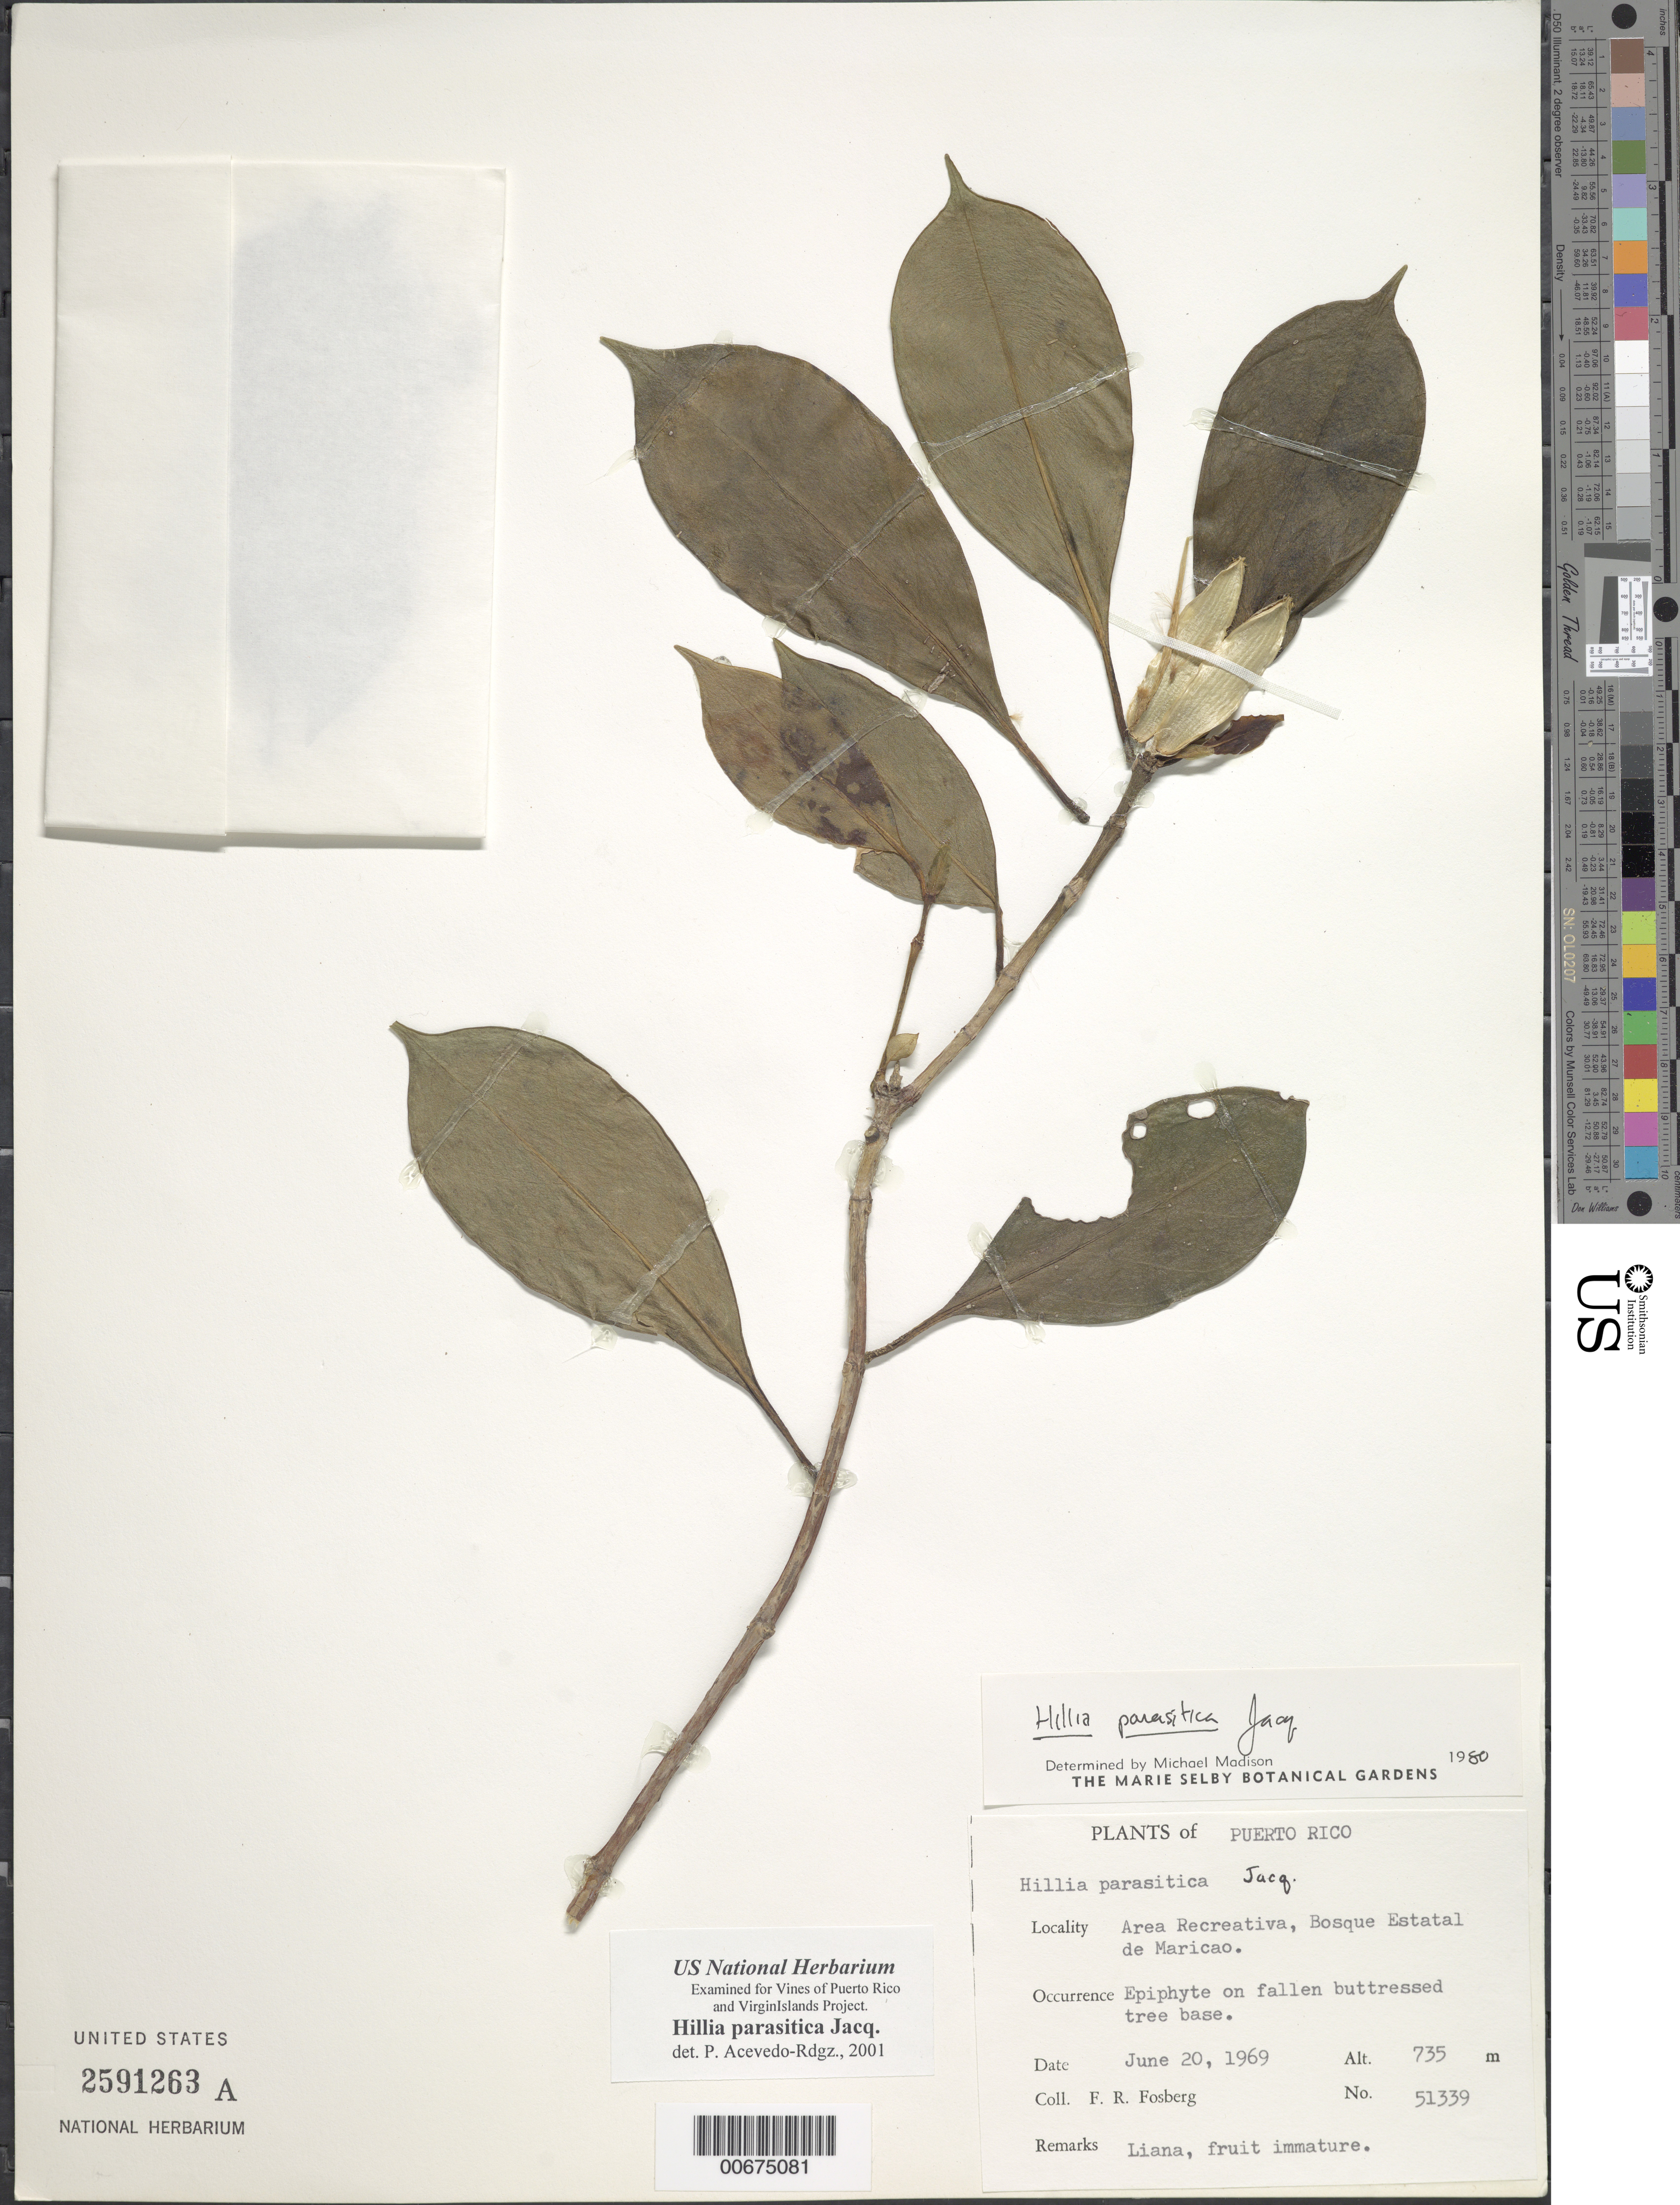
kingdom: Plantae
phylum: Tracheophyta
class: Magnoliopsida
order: Gentianales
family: Rubiaceae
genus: Hillia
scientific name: Hillia parasitica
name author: Jacq.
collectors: F. R. Fosberg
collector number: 51339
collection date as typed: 20 Jun 1969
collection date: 1969-06-20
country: Puerto Rico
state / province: Maricao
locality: Maricao; Area Recreativa, Bosque Estatal de Maricao. On fallen buttressed tree base.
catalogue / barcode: US 2591263A